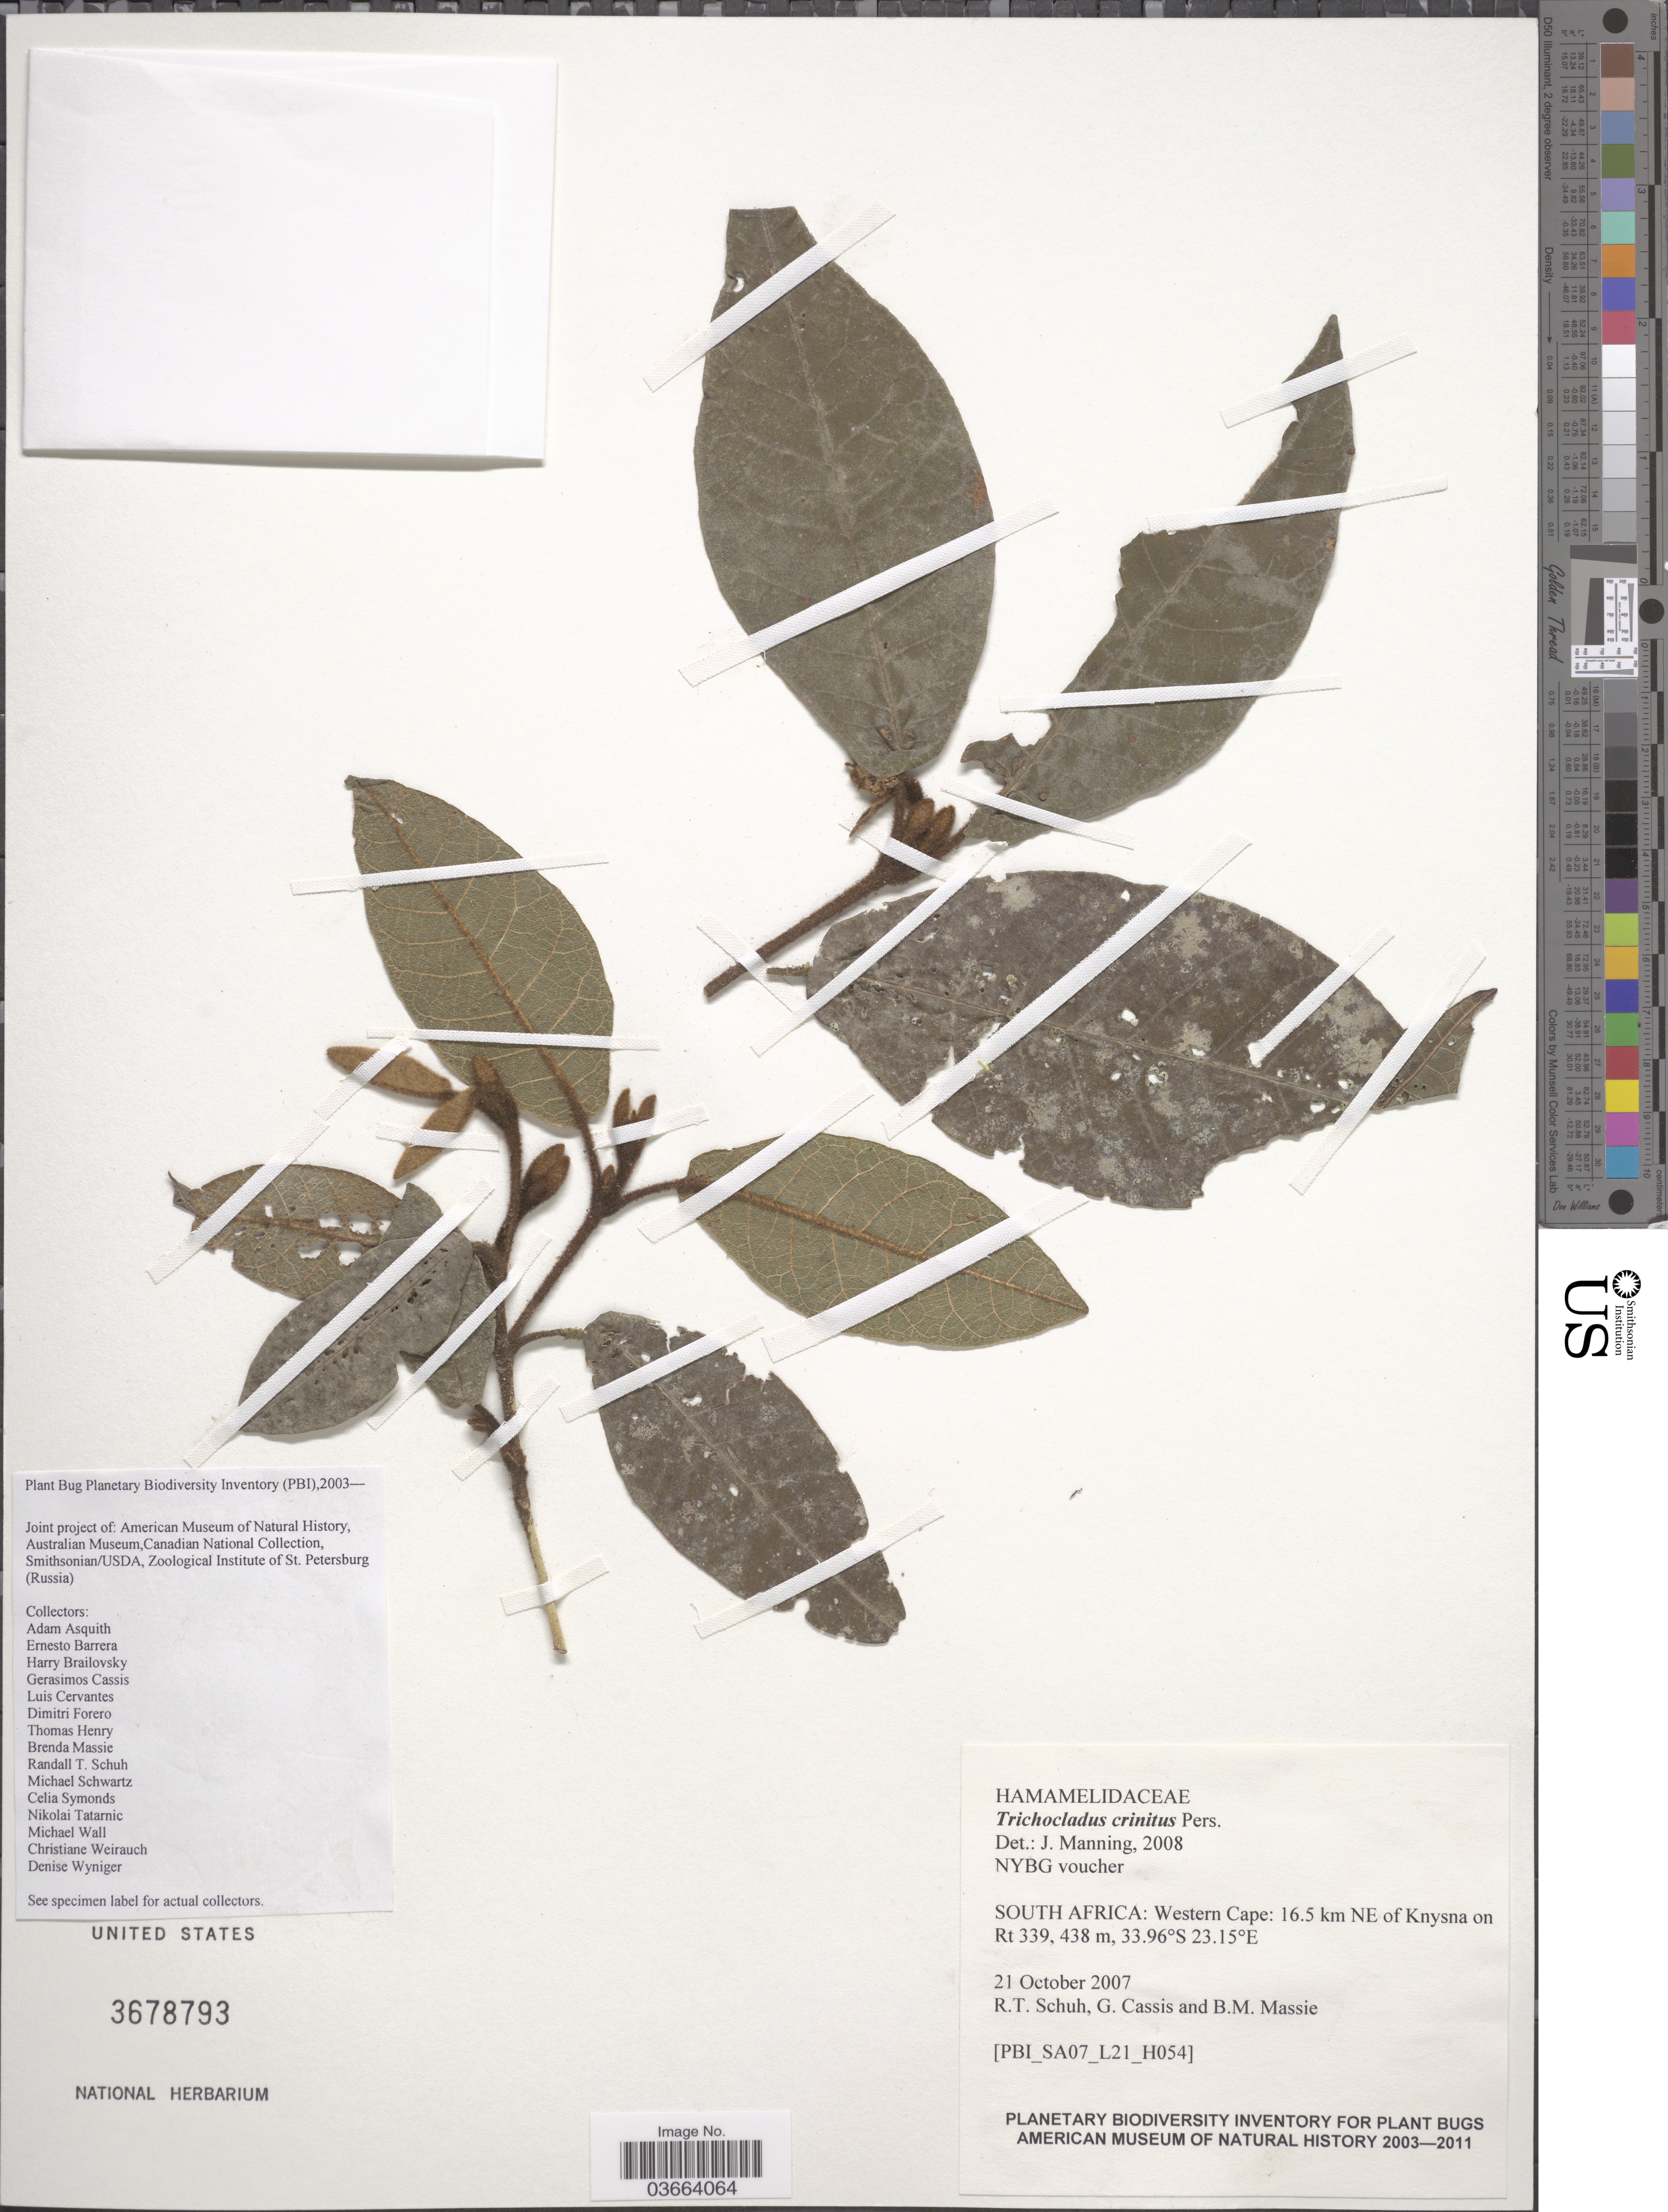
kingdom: Plantae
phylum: Tracheophyta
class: Magnoliopsida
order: Saxifragales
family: Hamamelidaceae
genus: Trichocladus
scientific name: Trichocladus crinitus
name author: Pers.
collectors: R. Schuh, G. Cassis & M. Massie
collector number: PBI_SA07_L21_H054]?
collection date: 2007-10-21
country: South Africa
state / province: Western Cape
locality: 16.5 km NE of Knysna on Rt 339.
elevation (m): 438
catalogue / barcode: US 3678793